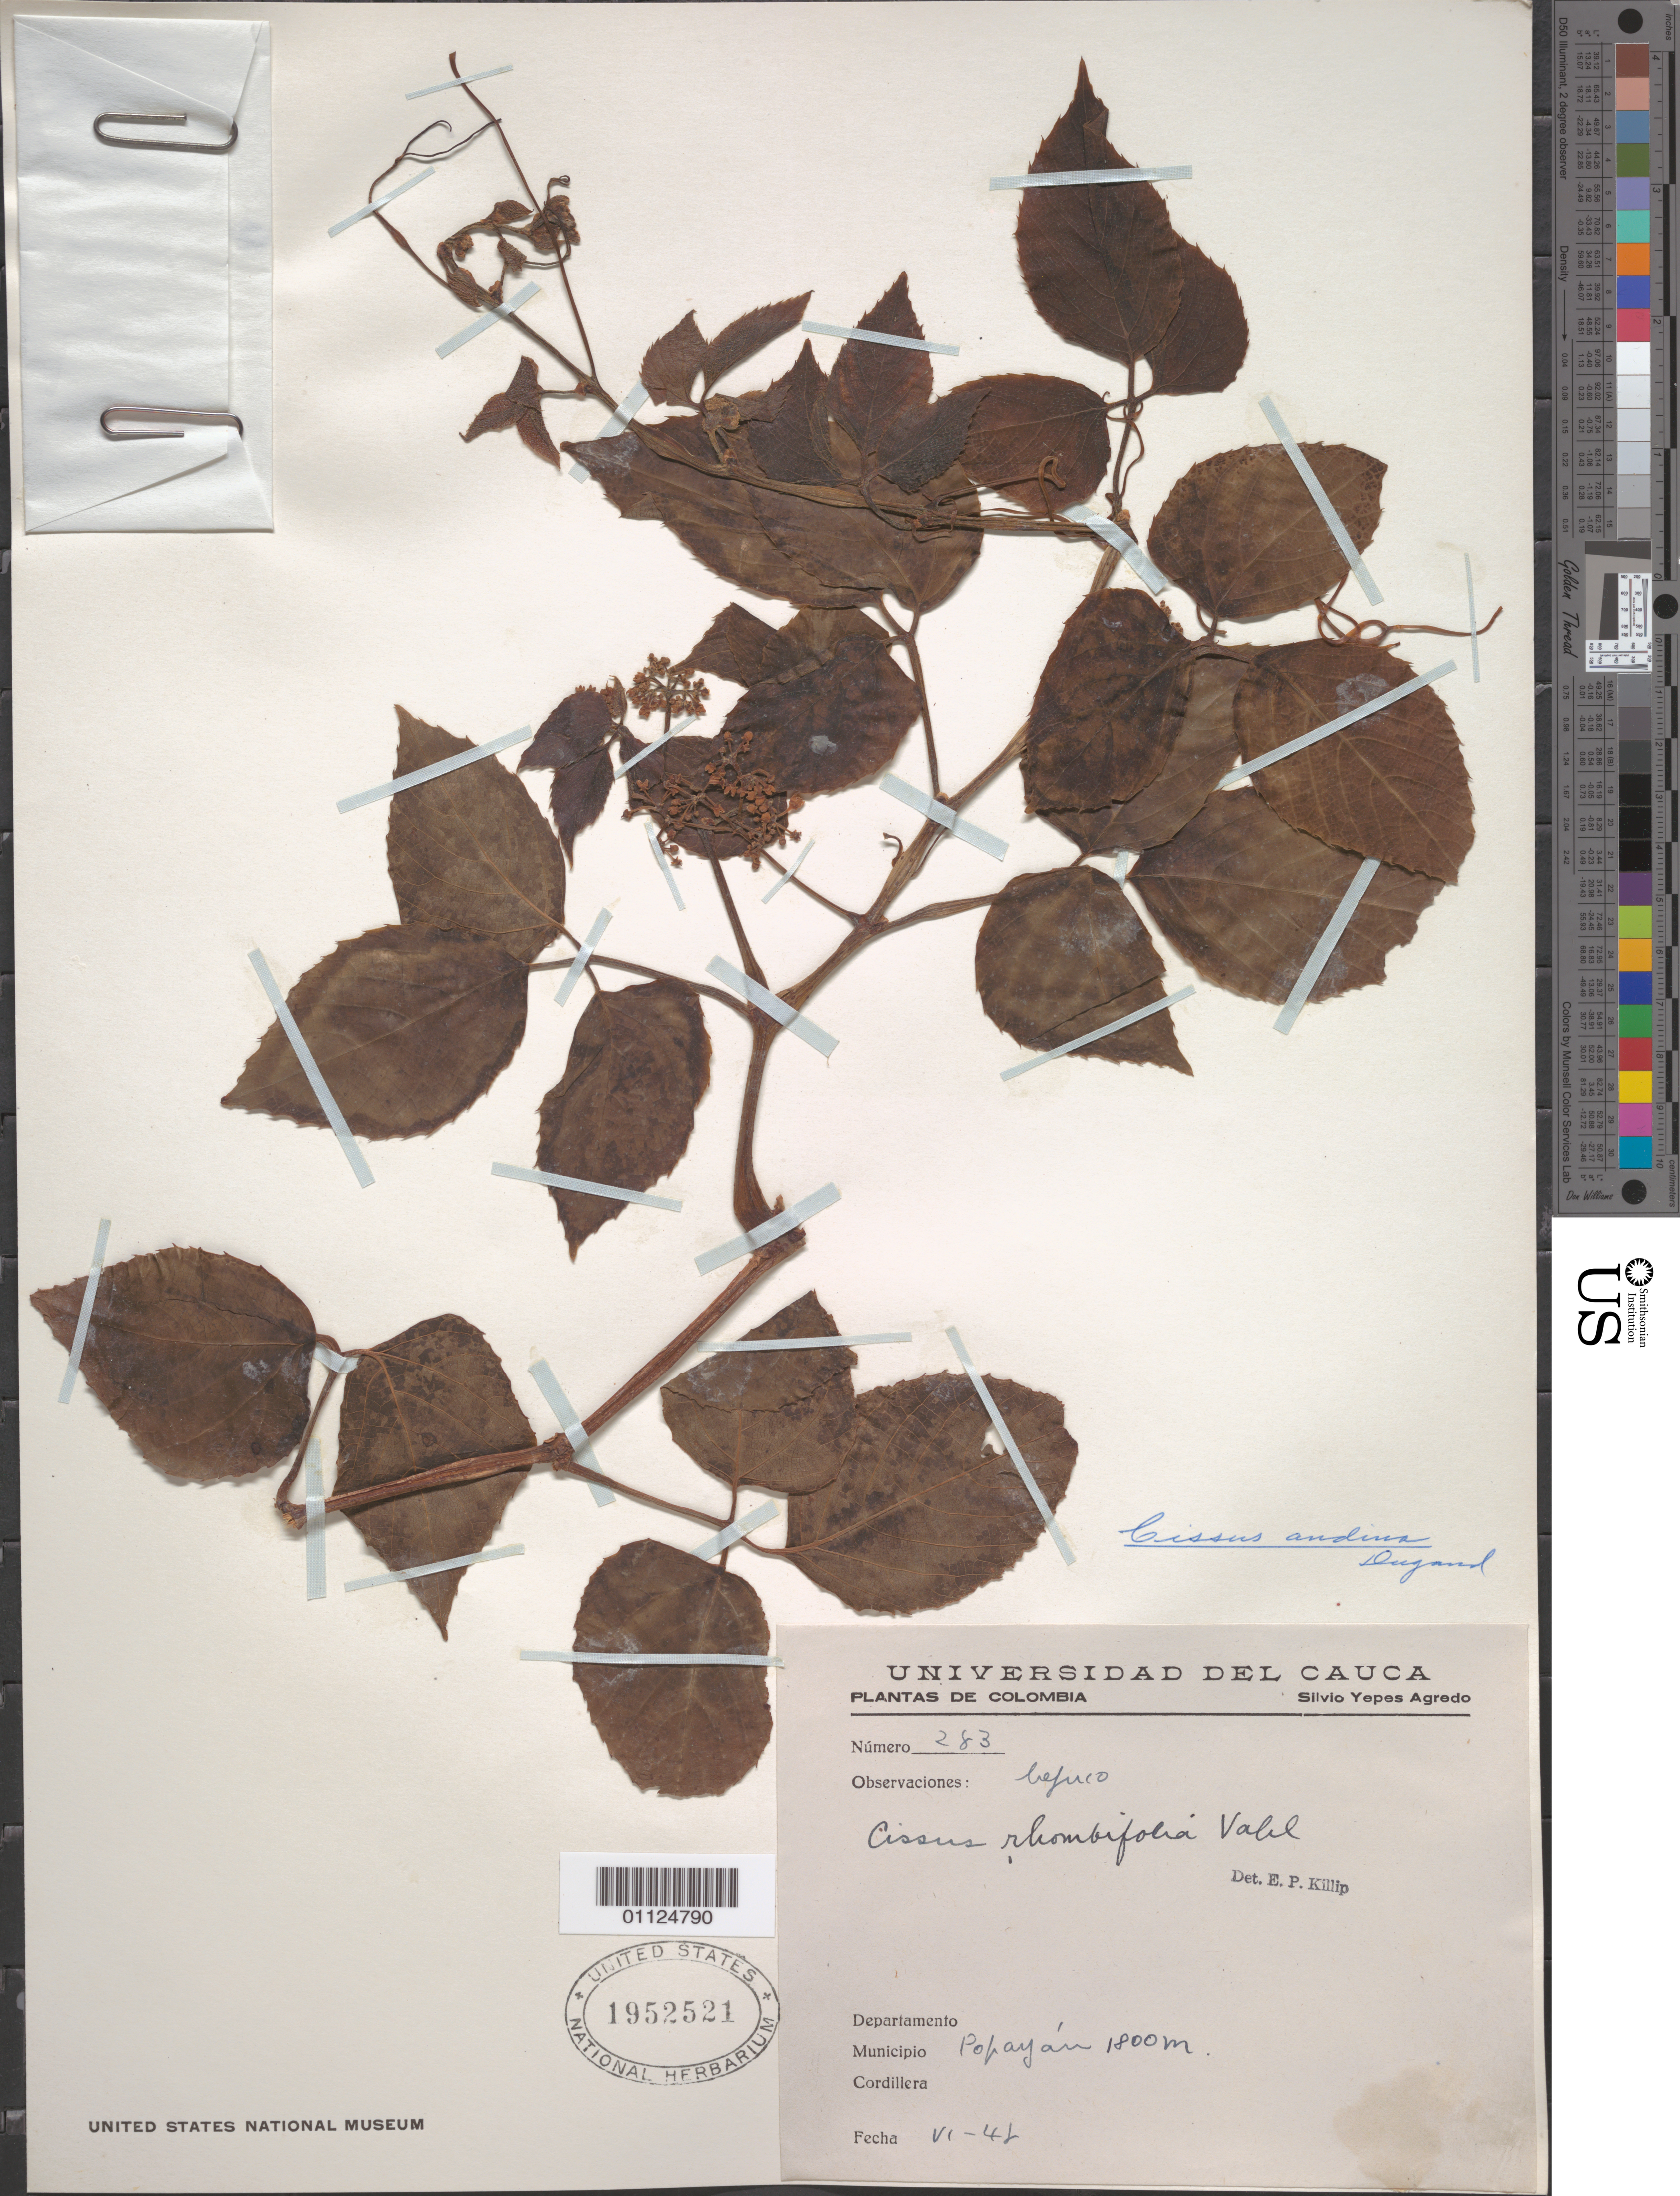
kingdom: Plantae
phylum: Tracheophyta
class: Magnoliopsida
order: Vitales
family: Vitaceae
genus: Cissus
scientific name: Cissus andina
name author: Dugand G.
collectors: S. Y. Agredo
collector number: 283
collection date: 1941-06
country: Colombia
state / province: Cordillera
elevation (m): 1800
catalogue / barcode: US 1952521